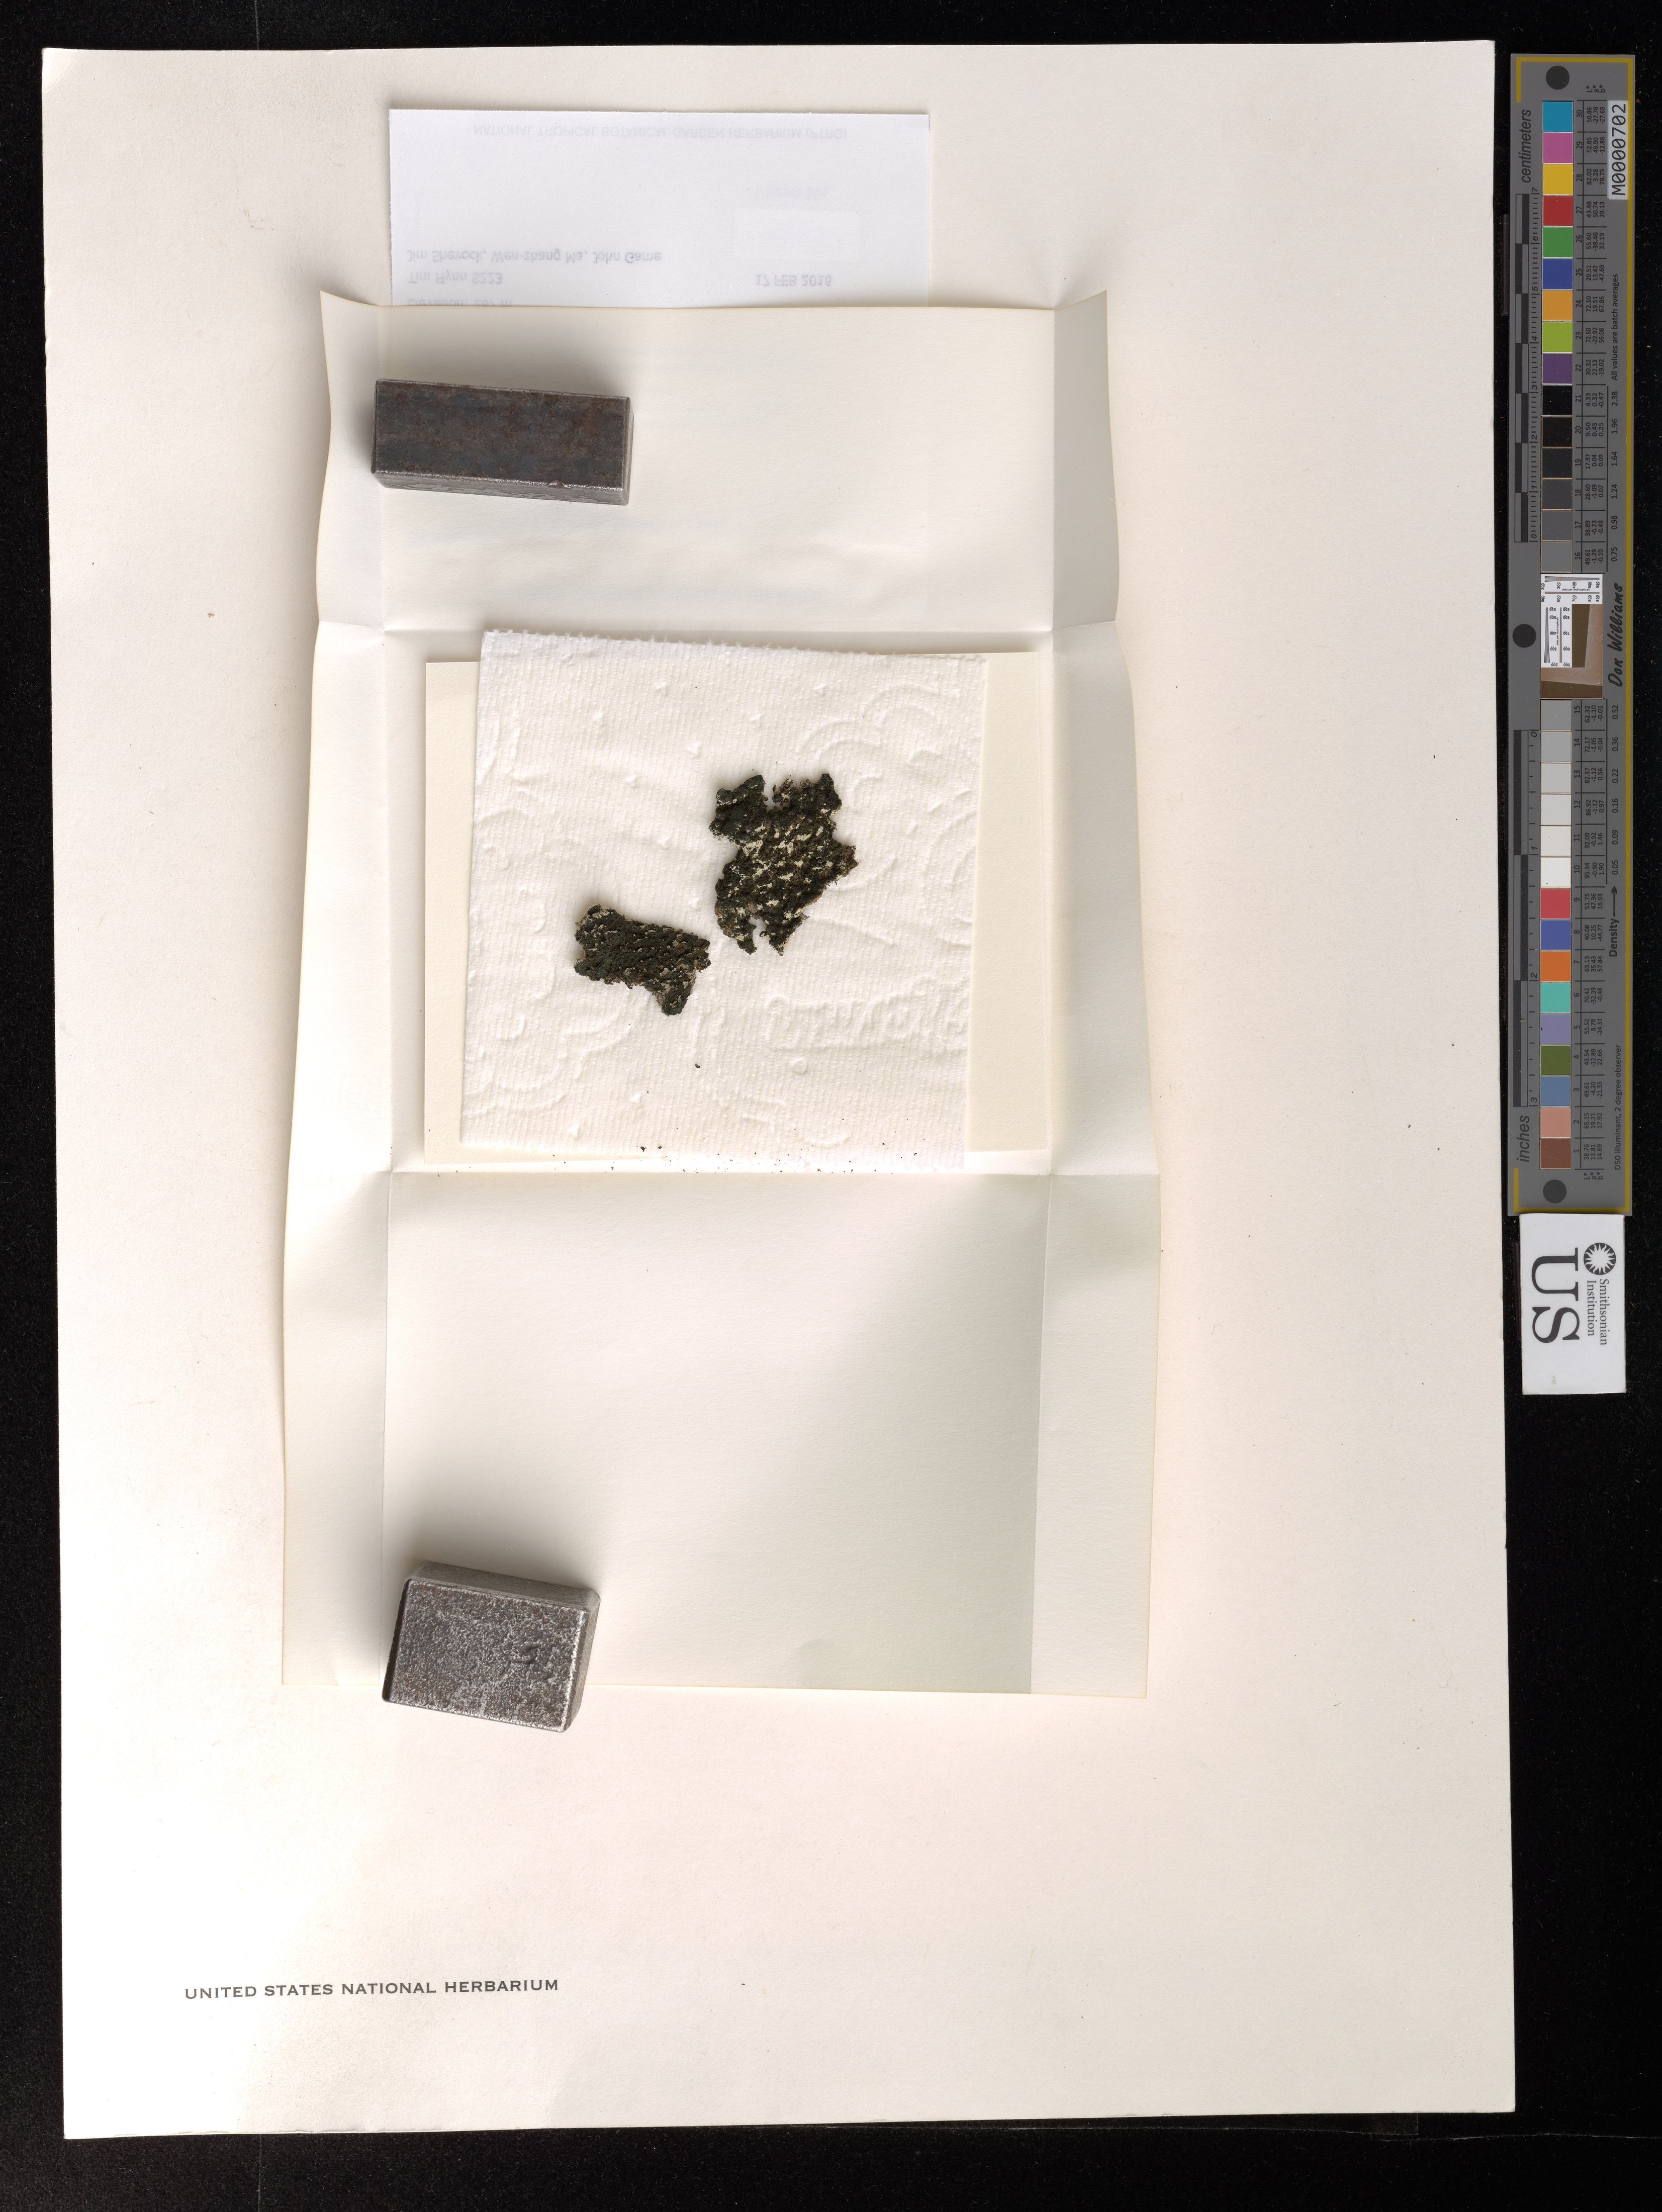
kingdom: Fungi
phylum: Basidiomycota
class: Agaricomycetes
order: Agaricales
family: Hygrophoraceae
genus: Dictyonema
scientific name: Dictyonema sp.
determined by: Smith, C. W.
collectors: T. W. Flynn, J. R. Shevock, W. Ma & J. Game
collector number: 8223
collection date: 2016-02-17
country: United States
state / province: Hawaii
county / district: Kauai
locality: Kauai Lihue District. Hoary Head Range, west from saddle and road to Kipu Kai.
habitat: Secondary vegetatioin. W/ Psidium, Schinus, Psydrax, Passiflora, Cordyline, Stadchytarpheta, and Desmodium.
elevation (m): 287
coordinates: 21.928315, -159.391101